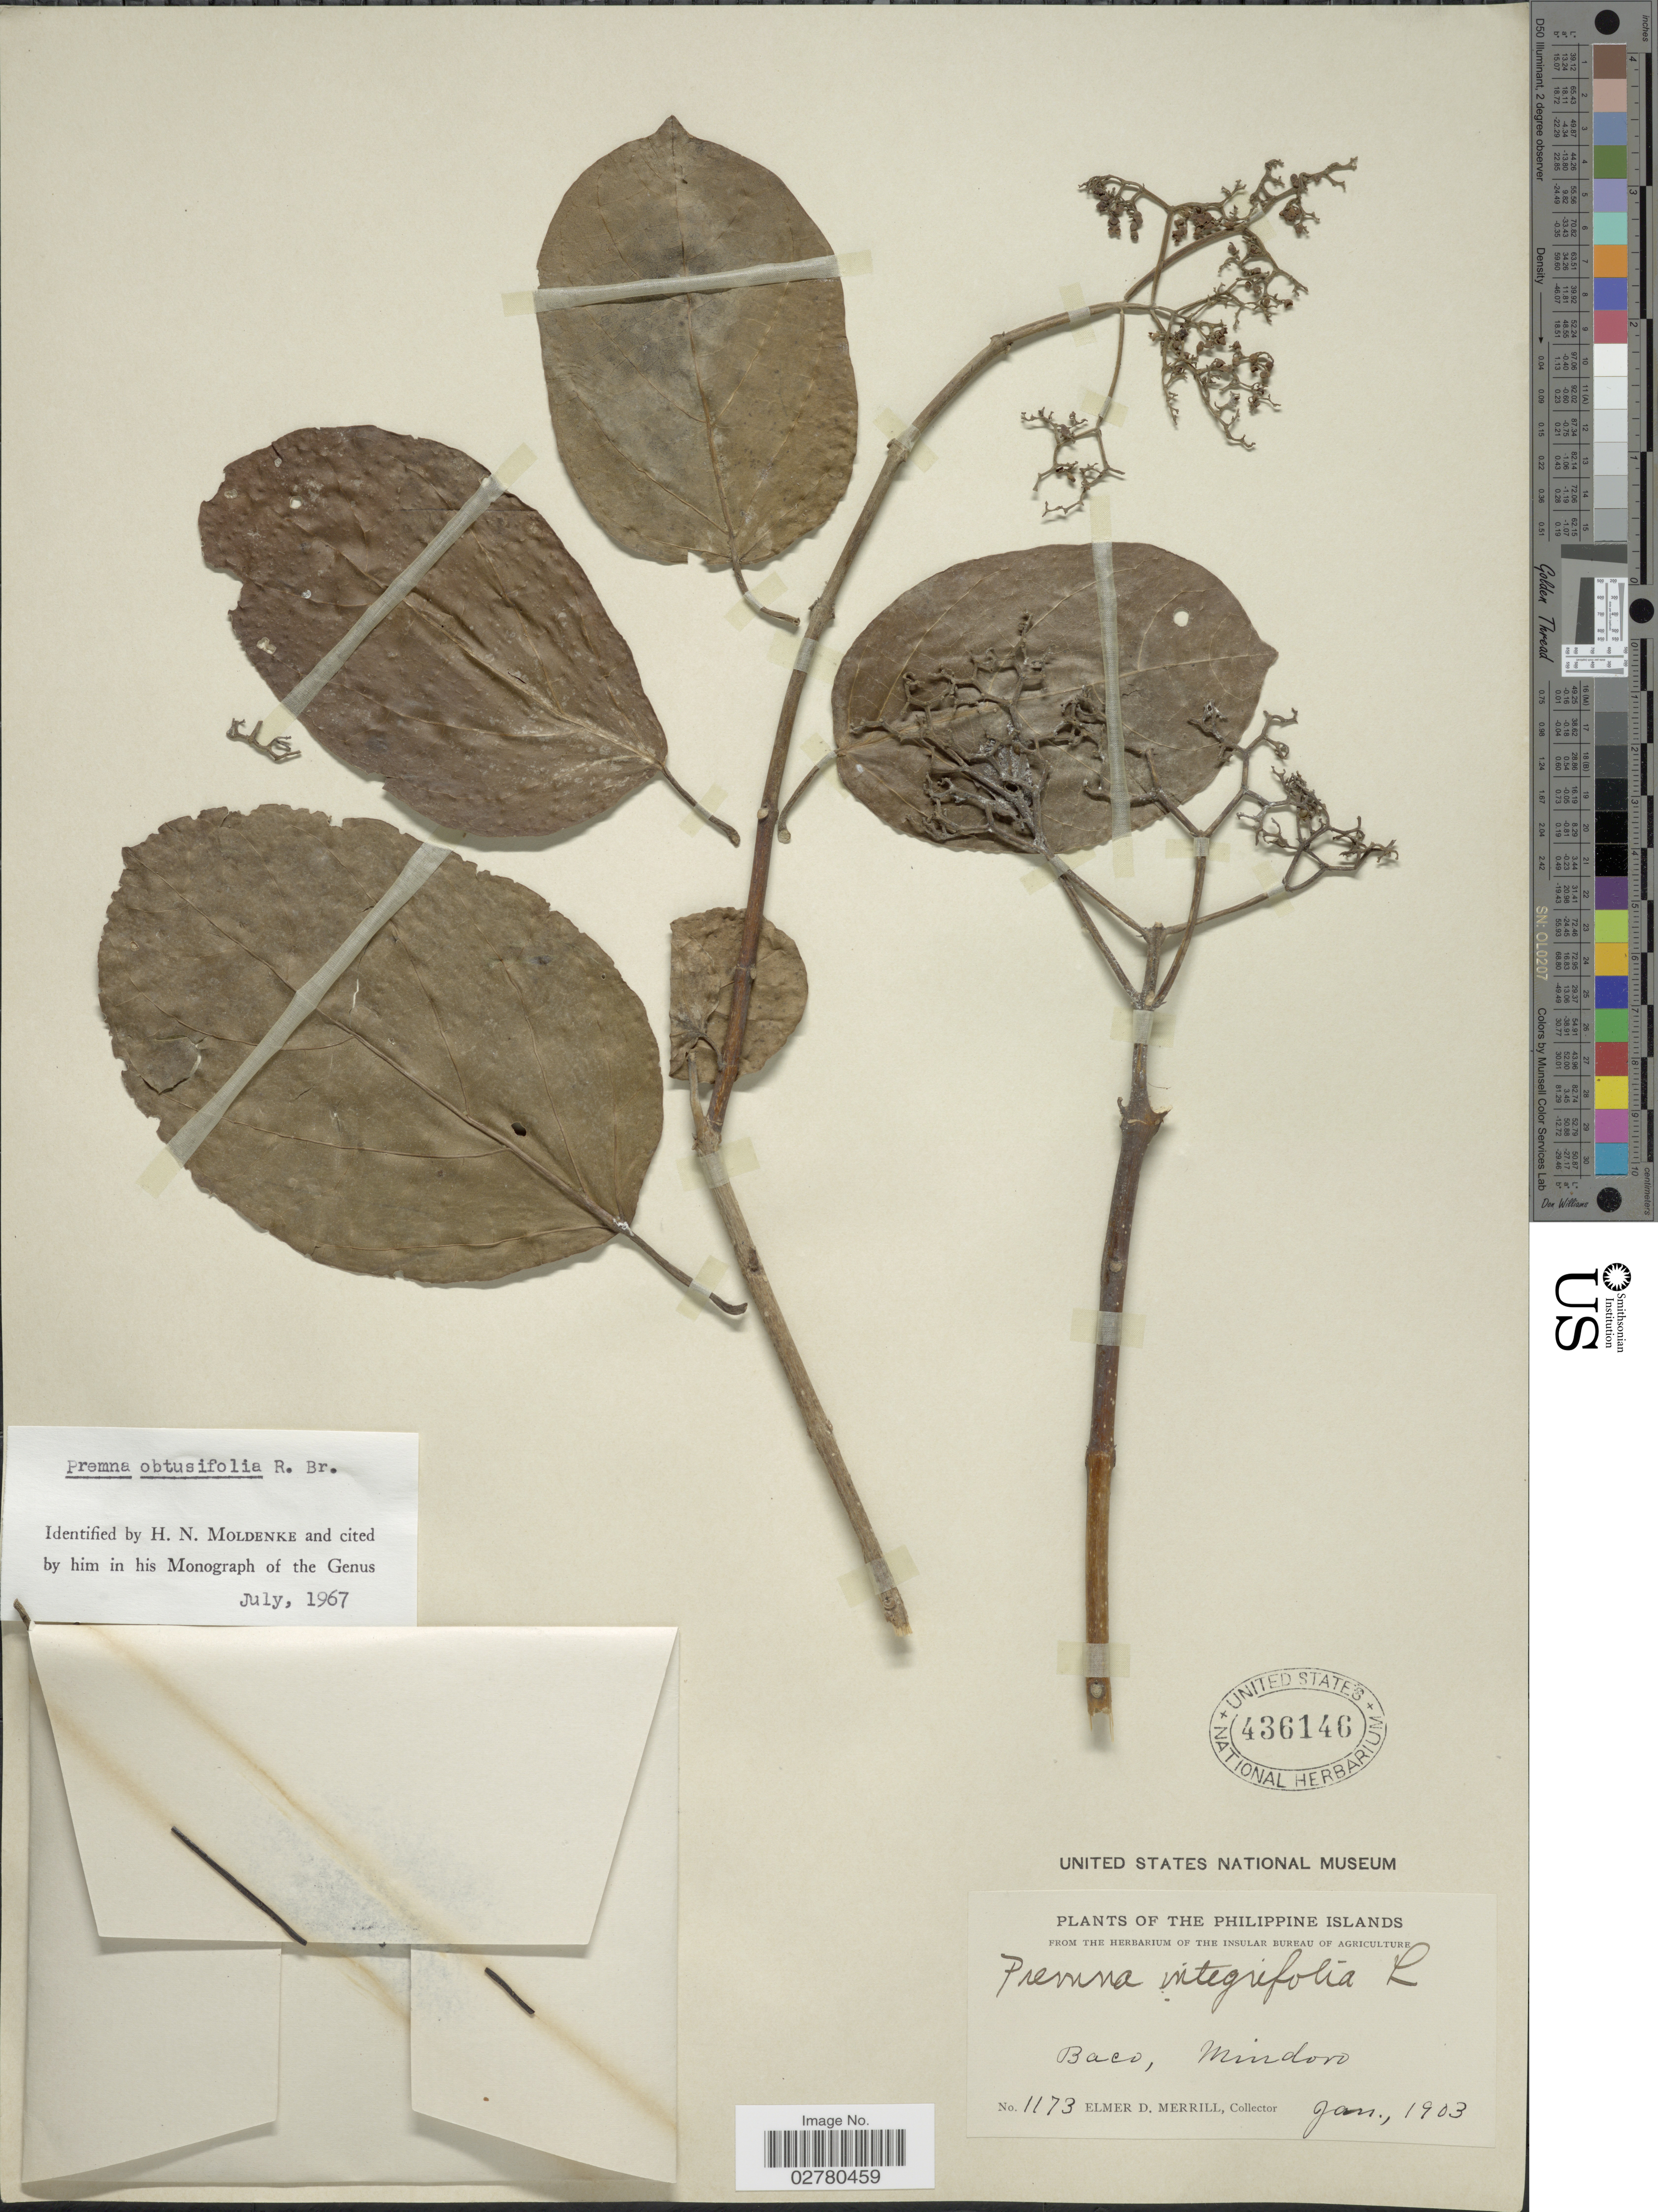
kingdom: Plantae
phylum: Tracheophyta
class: Magnoliopsida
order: Lamiales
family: Lamiaceae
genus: Premna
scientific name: Premna obtusifolia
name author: R. Br.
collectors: E. D. Merrill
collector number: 1173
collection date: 1903-01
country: Philippines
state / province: Mimaropa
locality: Philippine Islands, Baco, Mindoro.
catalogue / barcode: US 436146